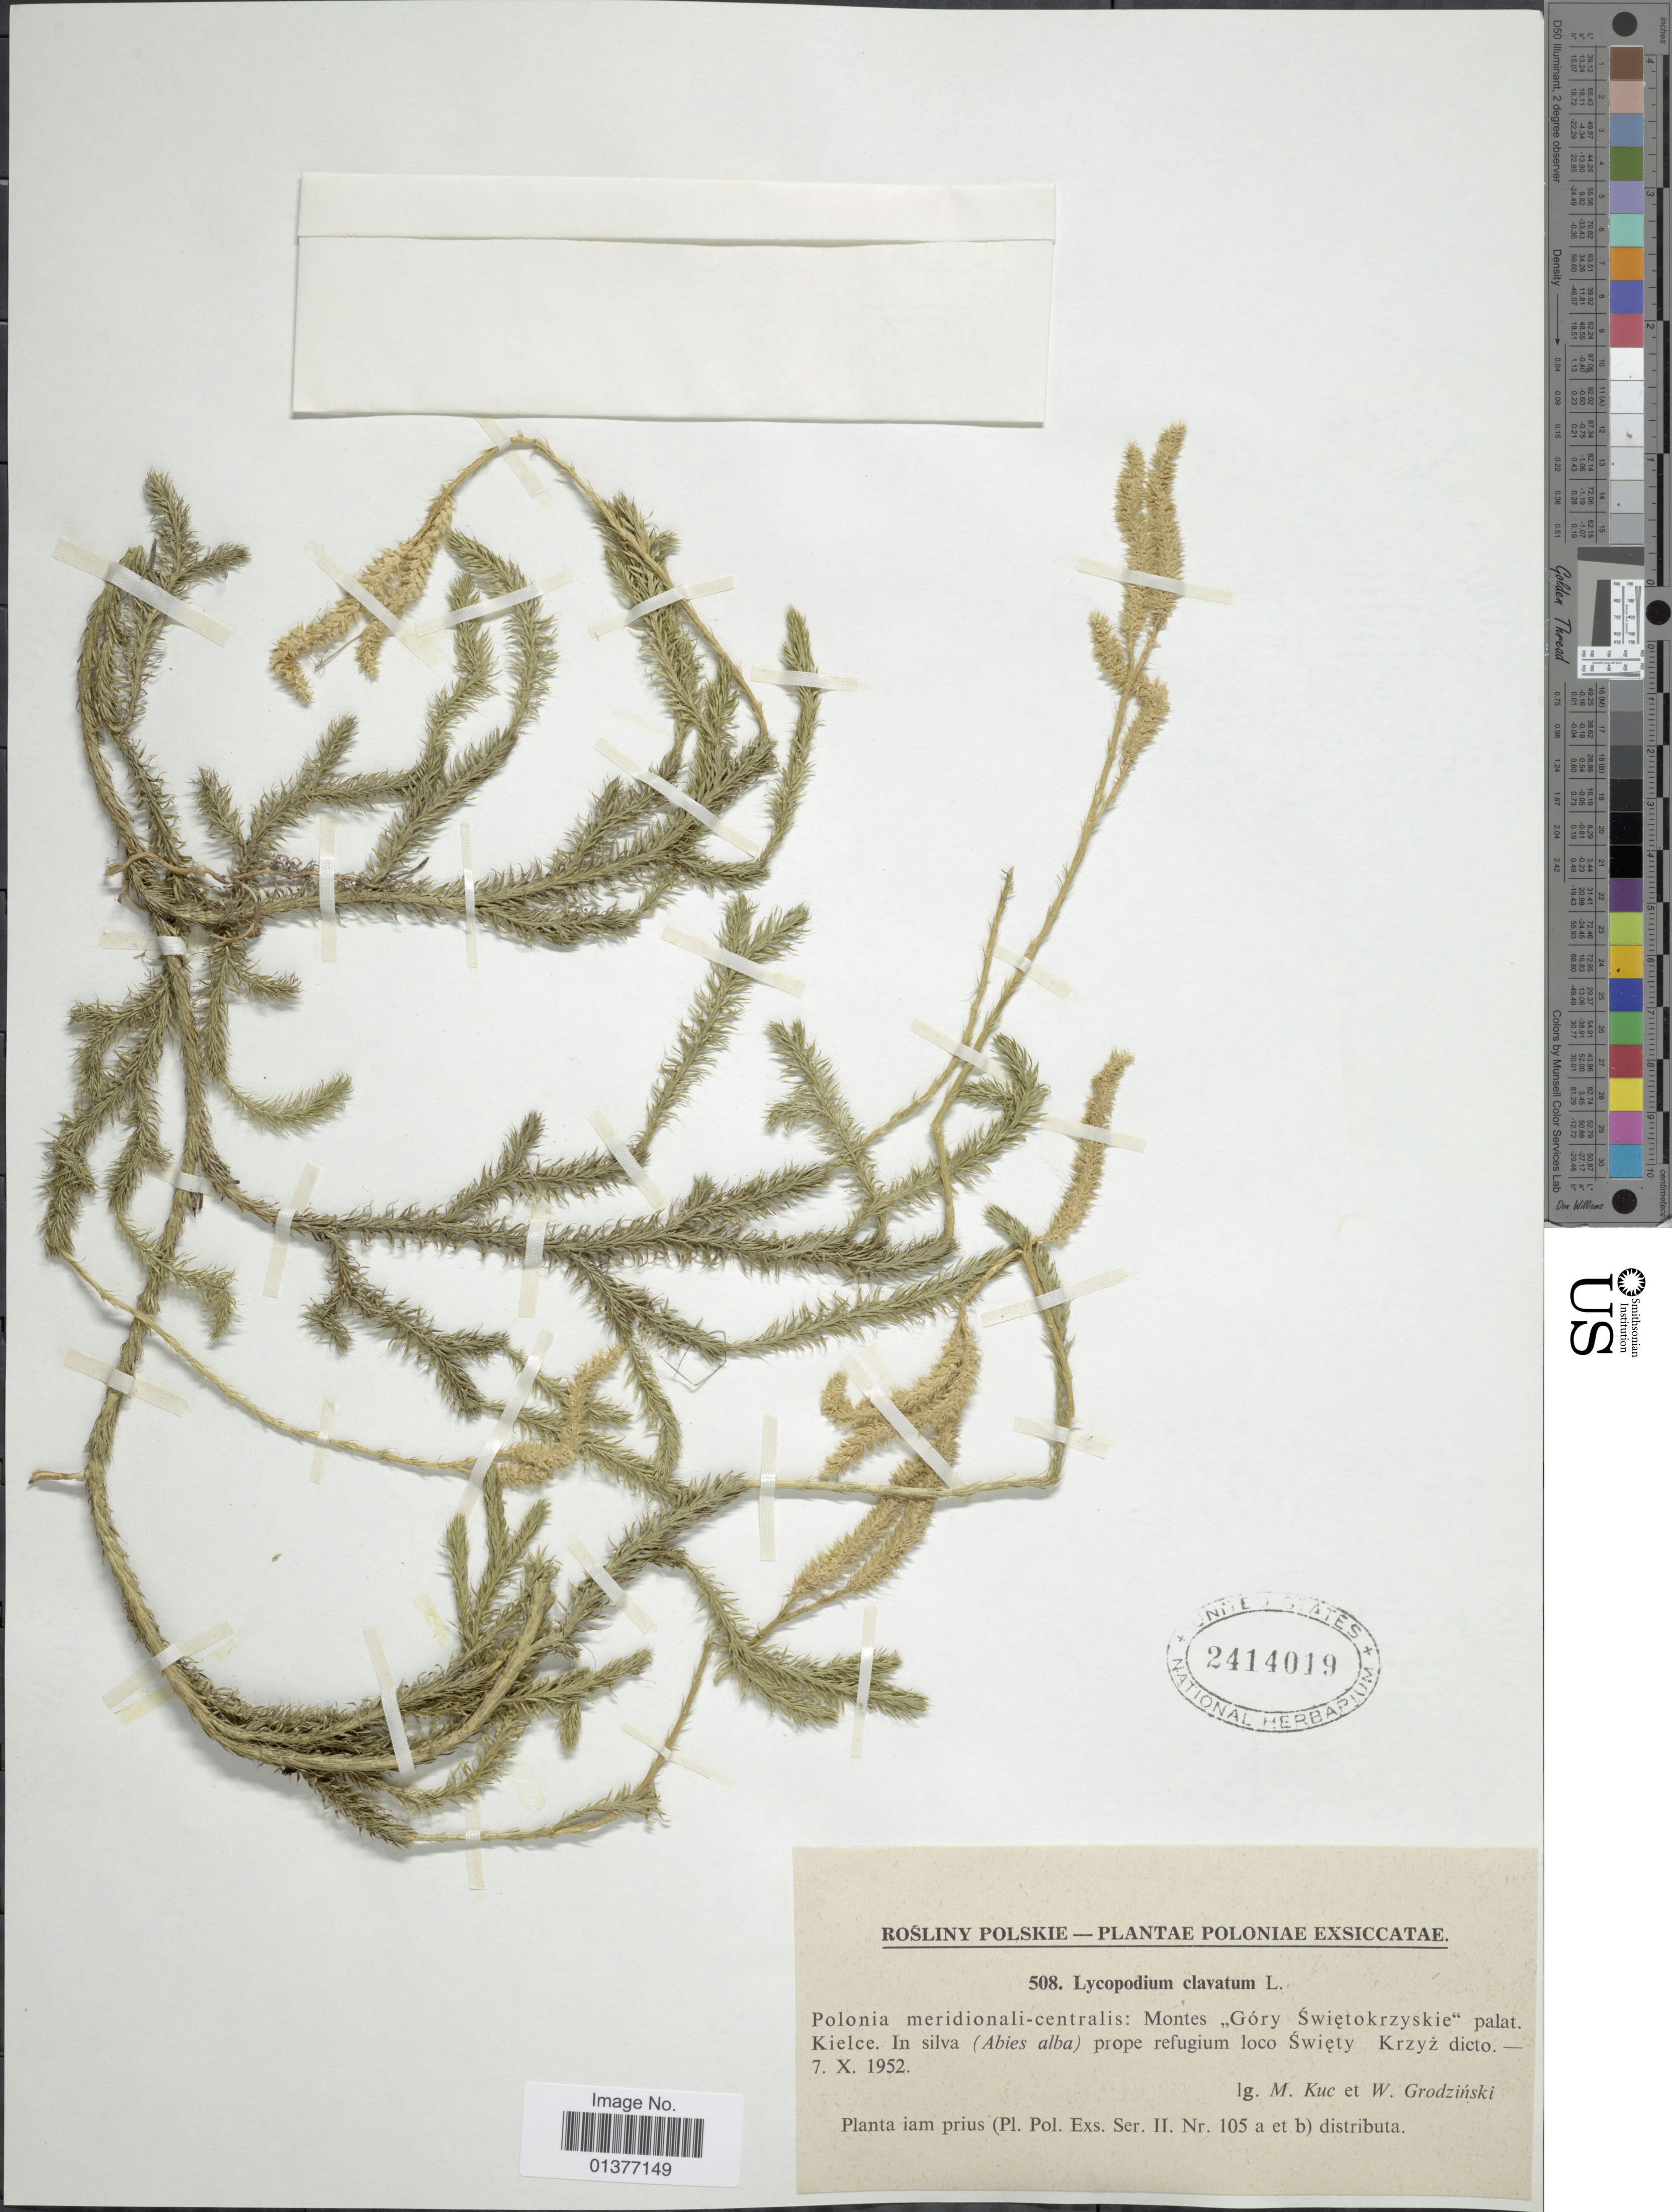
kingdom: Plantae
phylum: Tracheophyta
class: Lycopodiopsida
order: Lycopodiales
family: Lycopodiaceae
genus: Lycopodium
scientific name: Lycopodium clavatum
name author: L.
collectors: M. Kuc & W. Grodzinski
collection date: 1952-10-07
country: Poland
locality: Polonia meridionalis-centralis: Montes "Góry Swietokrzyskie" patat, Kielce, in silva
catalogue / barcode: US 2414019